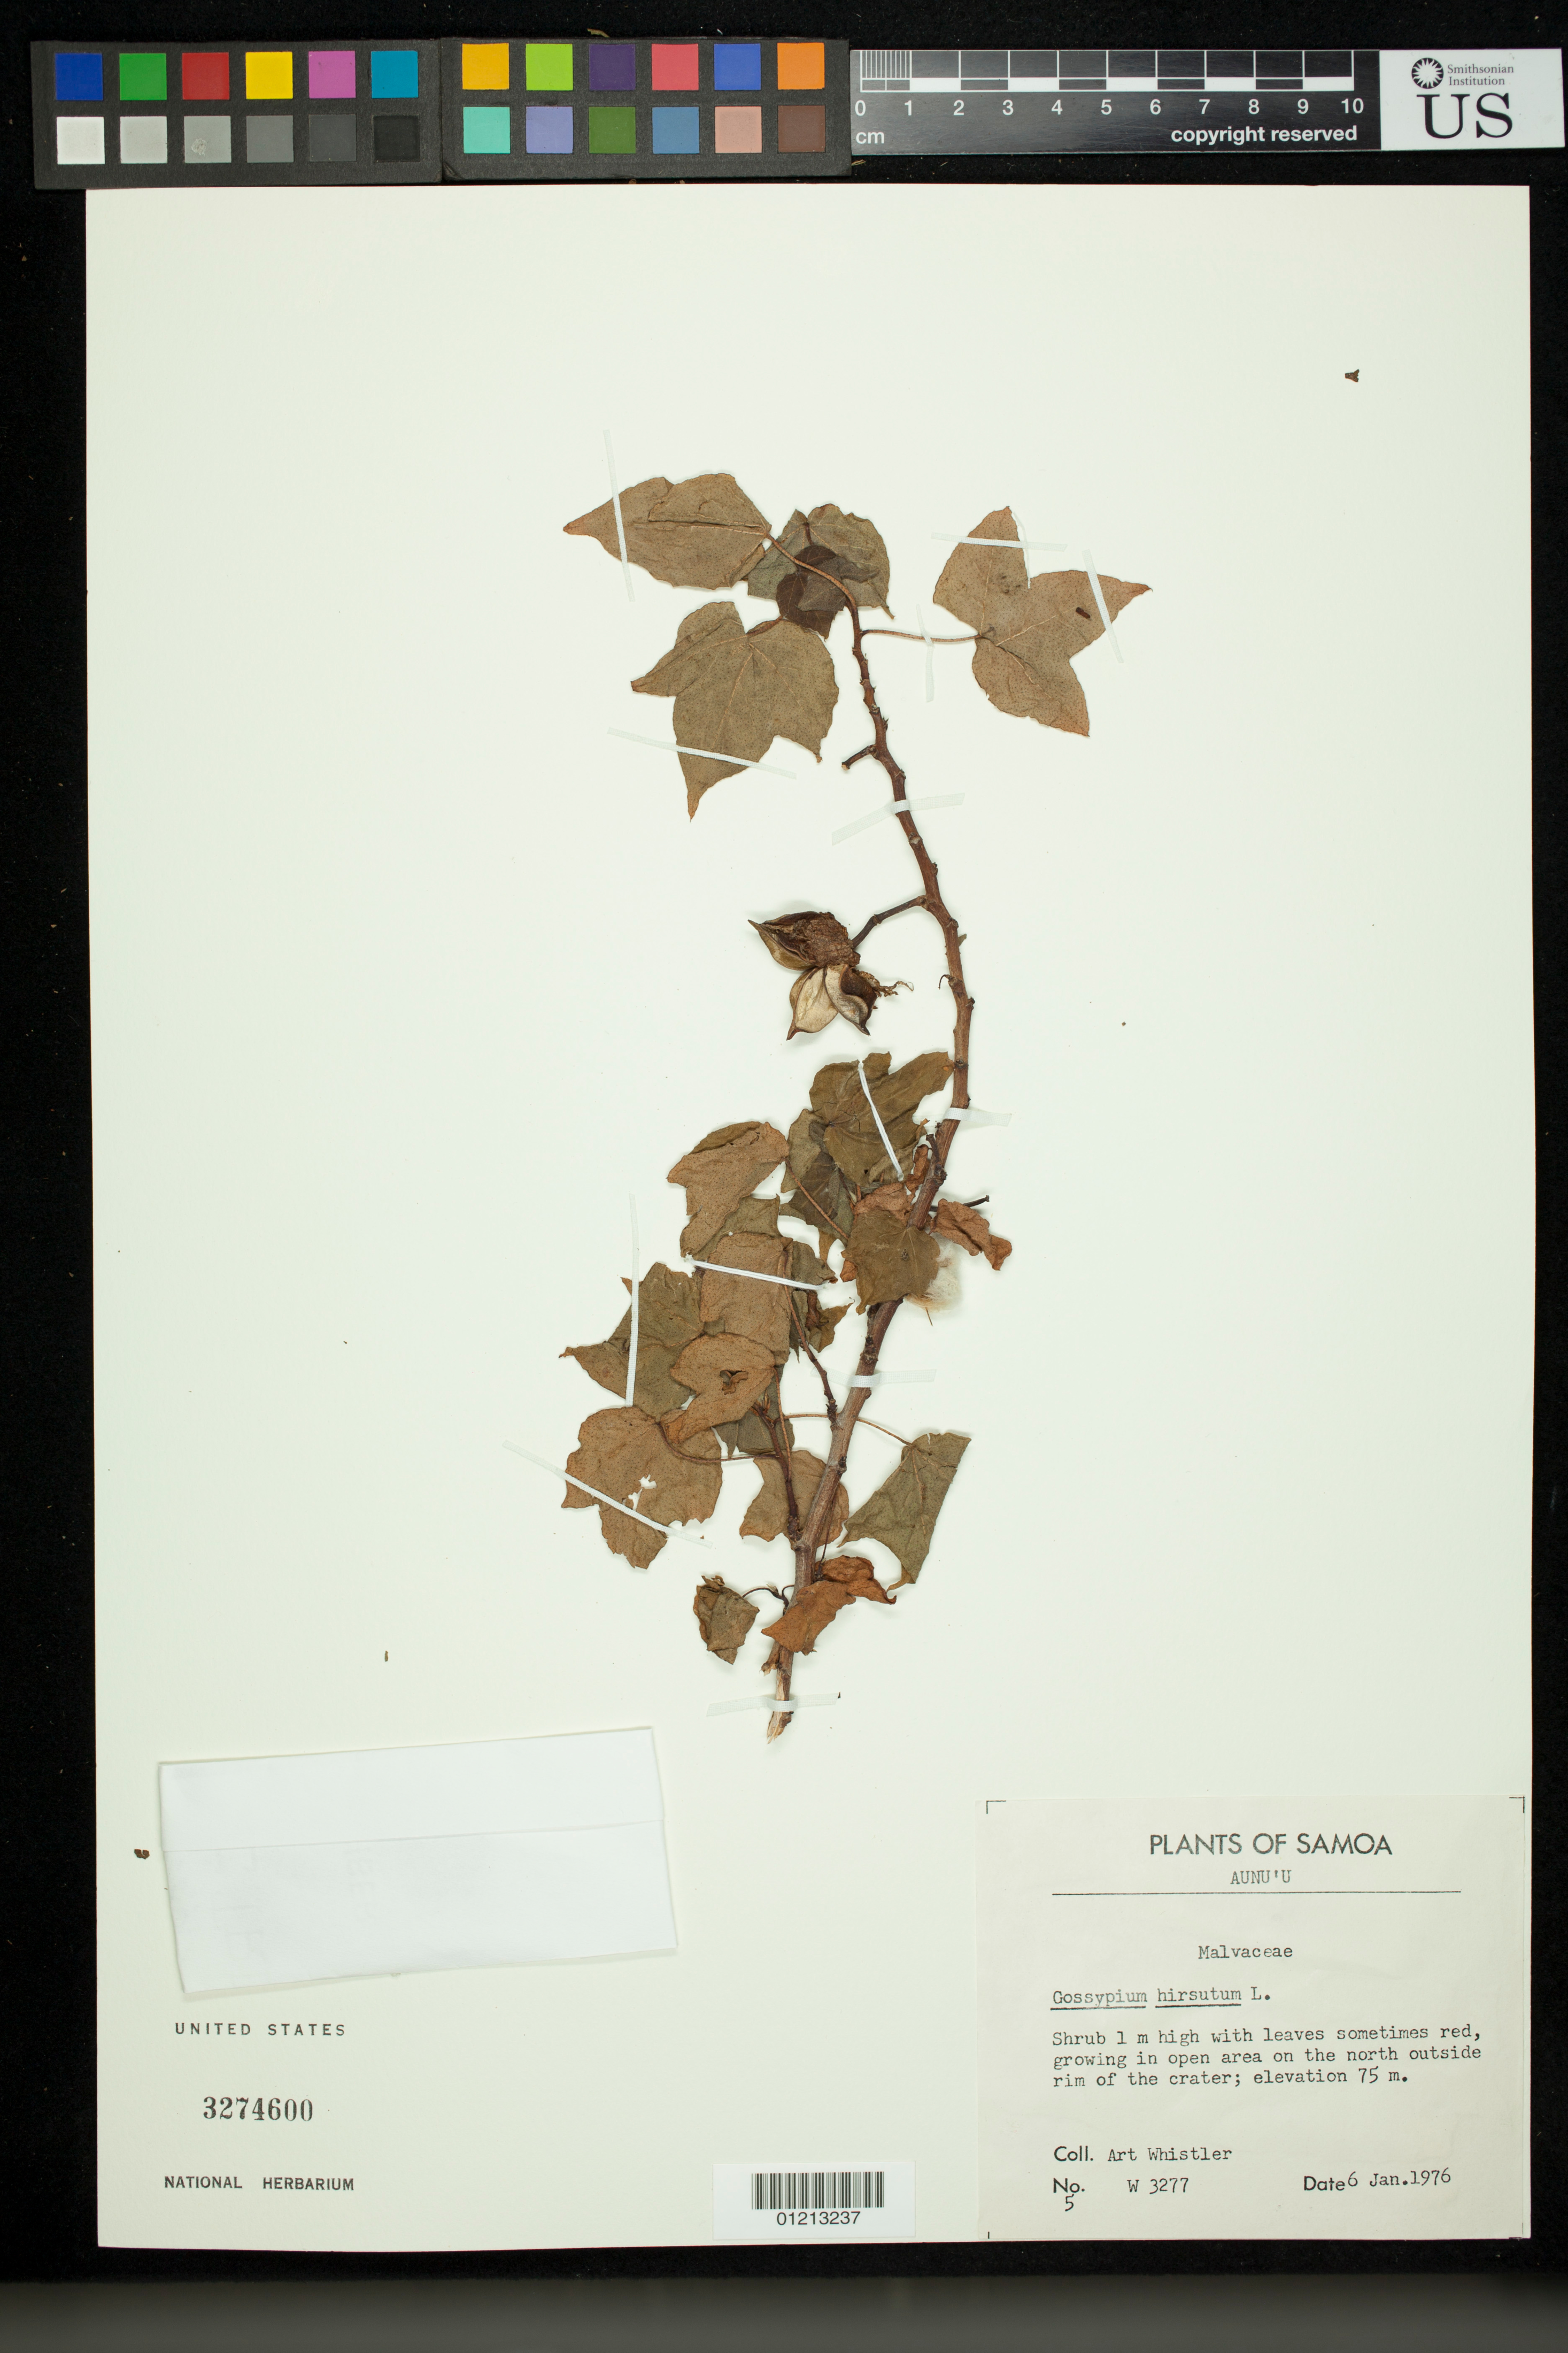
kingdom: Plantae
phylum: Tracheophyta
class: Magnoliopsida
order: Malvales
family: Malvaceae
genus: Gossypium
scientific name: Gossypium hirsutum var. taitense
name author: (Parl.) Roberty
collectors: A. Whistler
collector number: W3277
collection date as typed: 06 Jan 1976 or 01 Jun 1976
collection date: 1976-01-06 or 1976-06-01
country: American Samoa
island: Aunu'u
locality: Growing in open area on the north outside rim of the crater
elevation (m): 75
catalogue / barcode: US 3274600